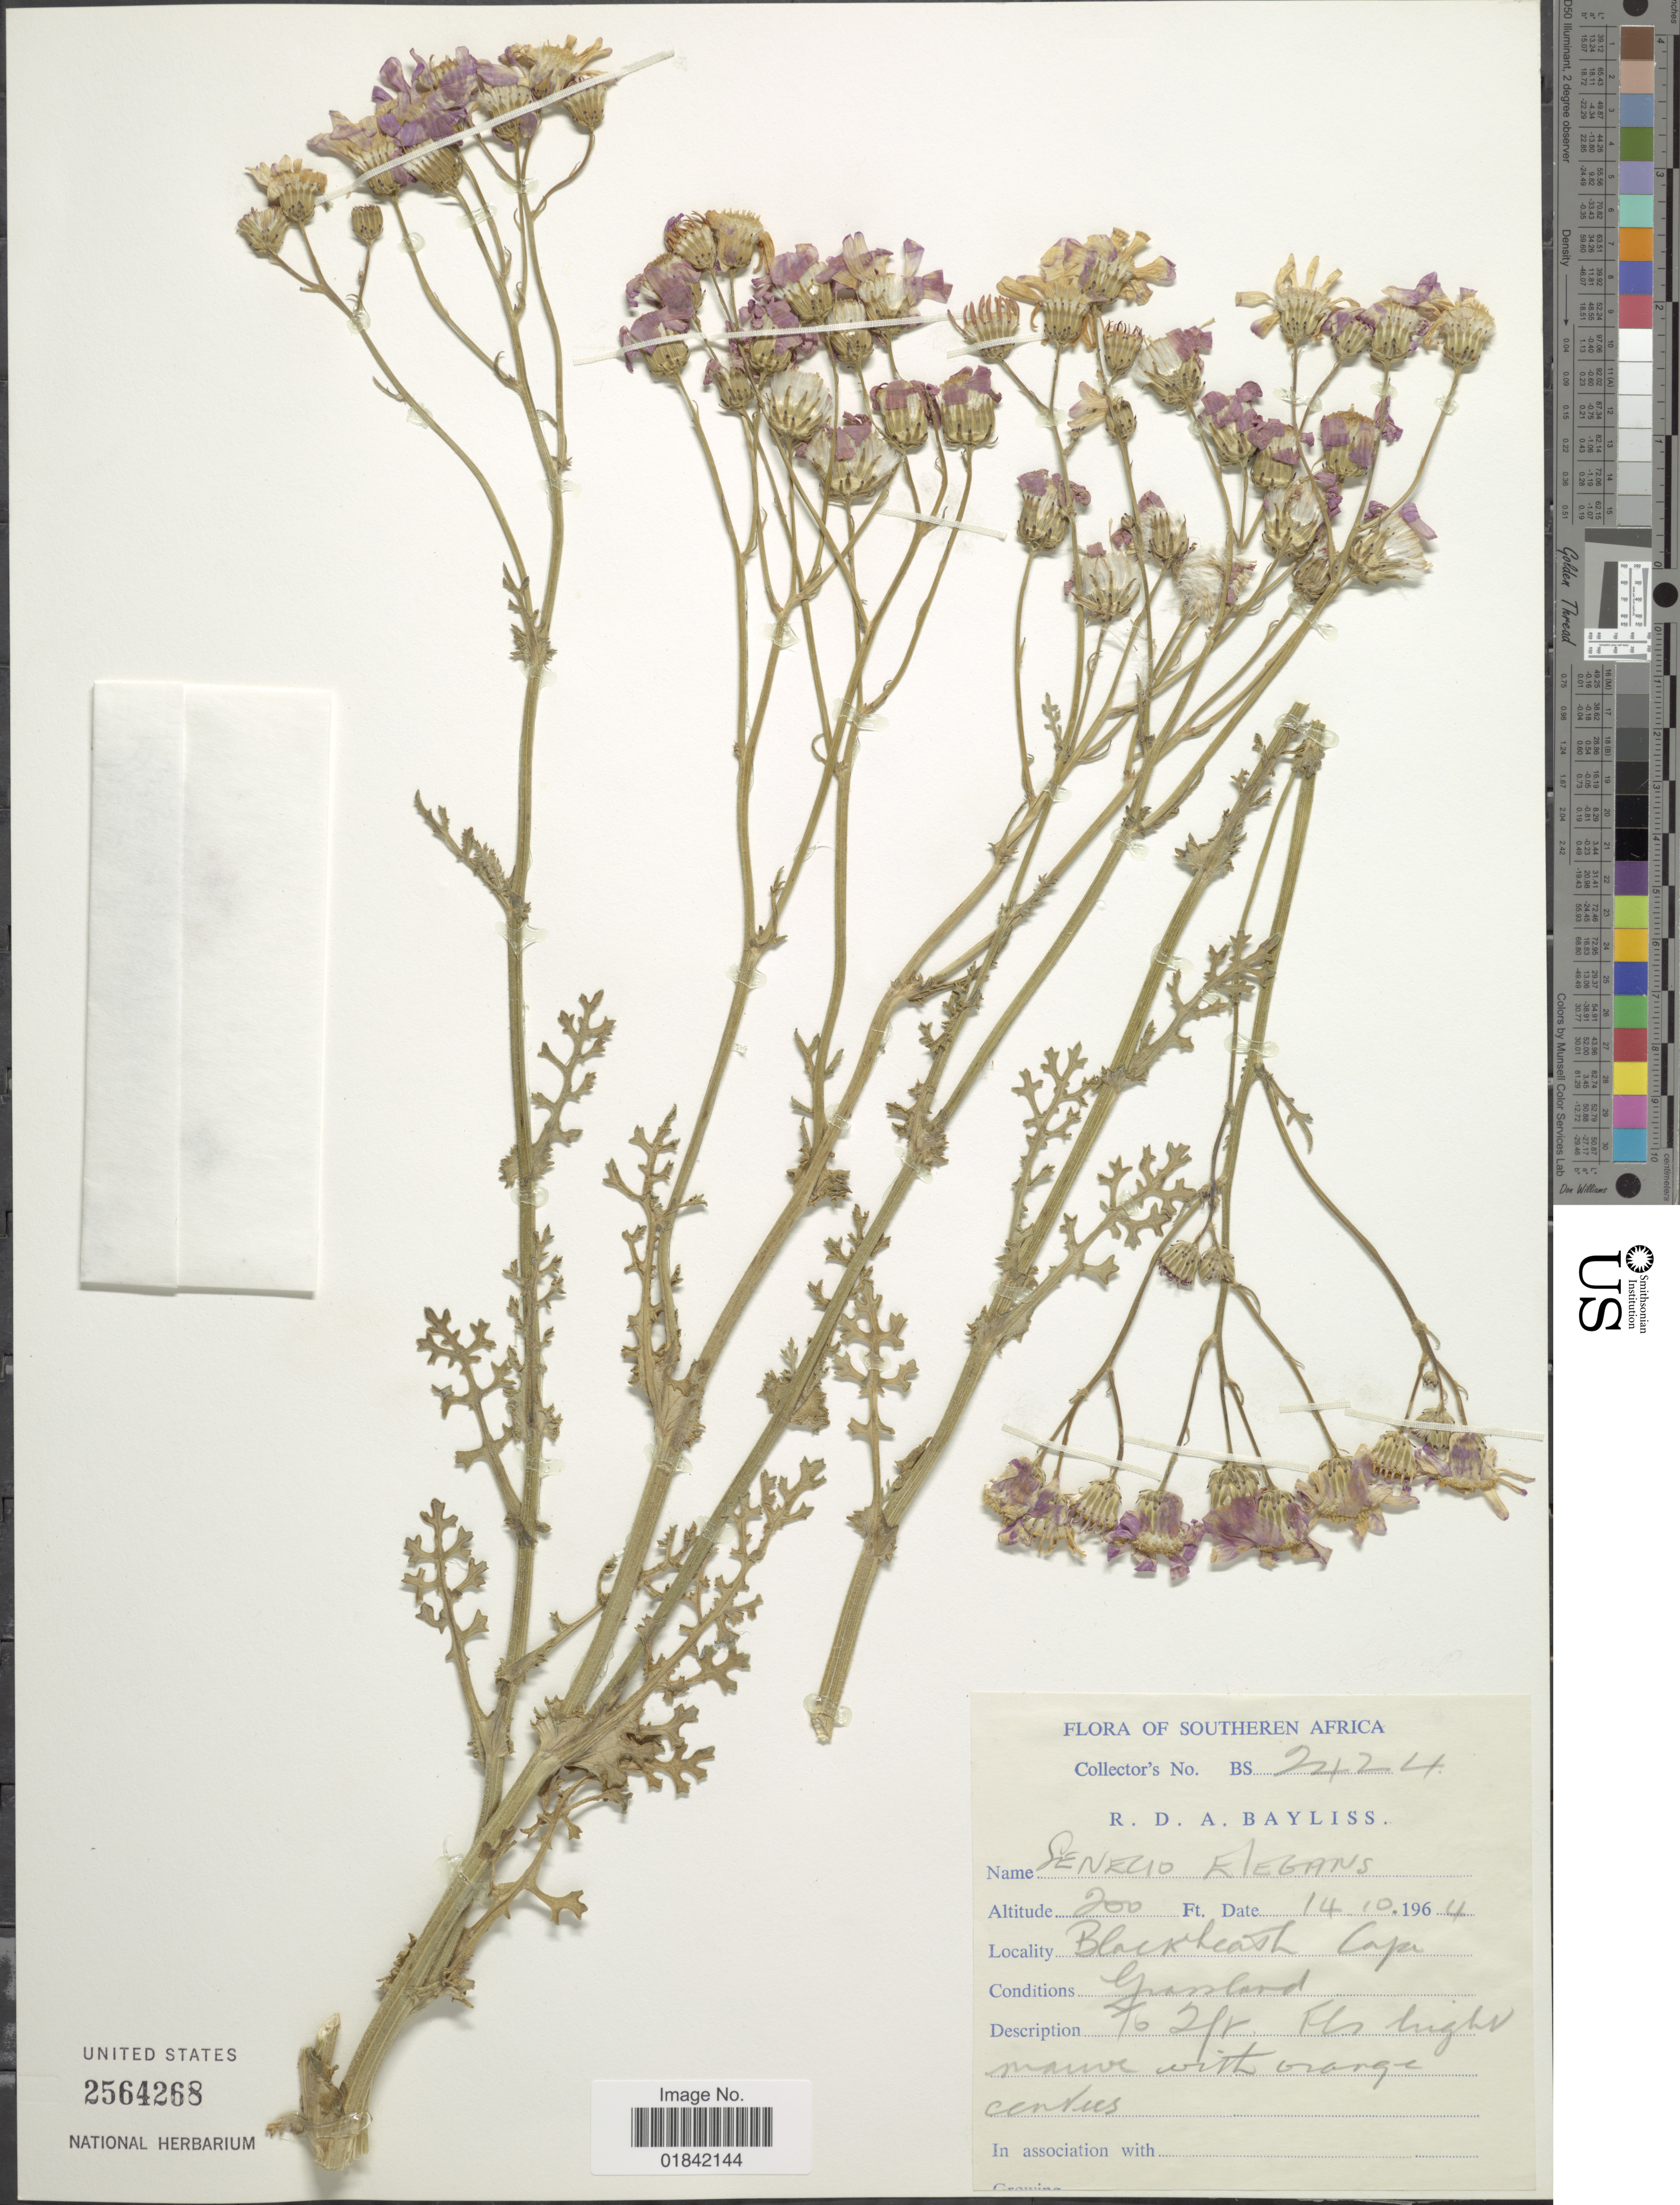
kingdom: Plantae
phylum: Tracheophyta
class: Magnoliopsida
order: Asterales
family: Asteraceae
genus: Senecio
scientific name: Senecio elegans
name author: L.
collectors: R. Bayliss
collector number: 2424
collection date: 1964-10-14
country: South Africa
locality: Blackheath Cape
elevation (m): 61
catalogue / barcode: US 2564268